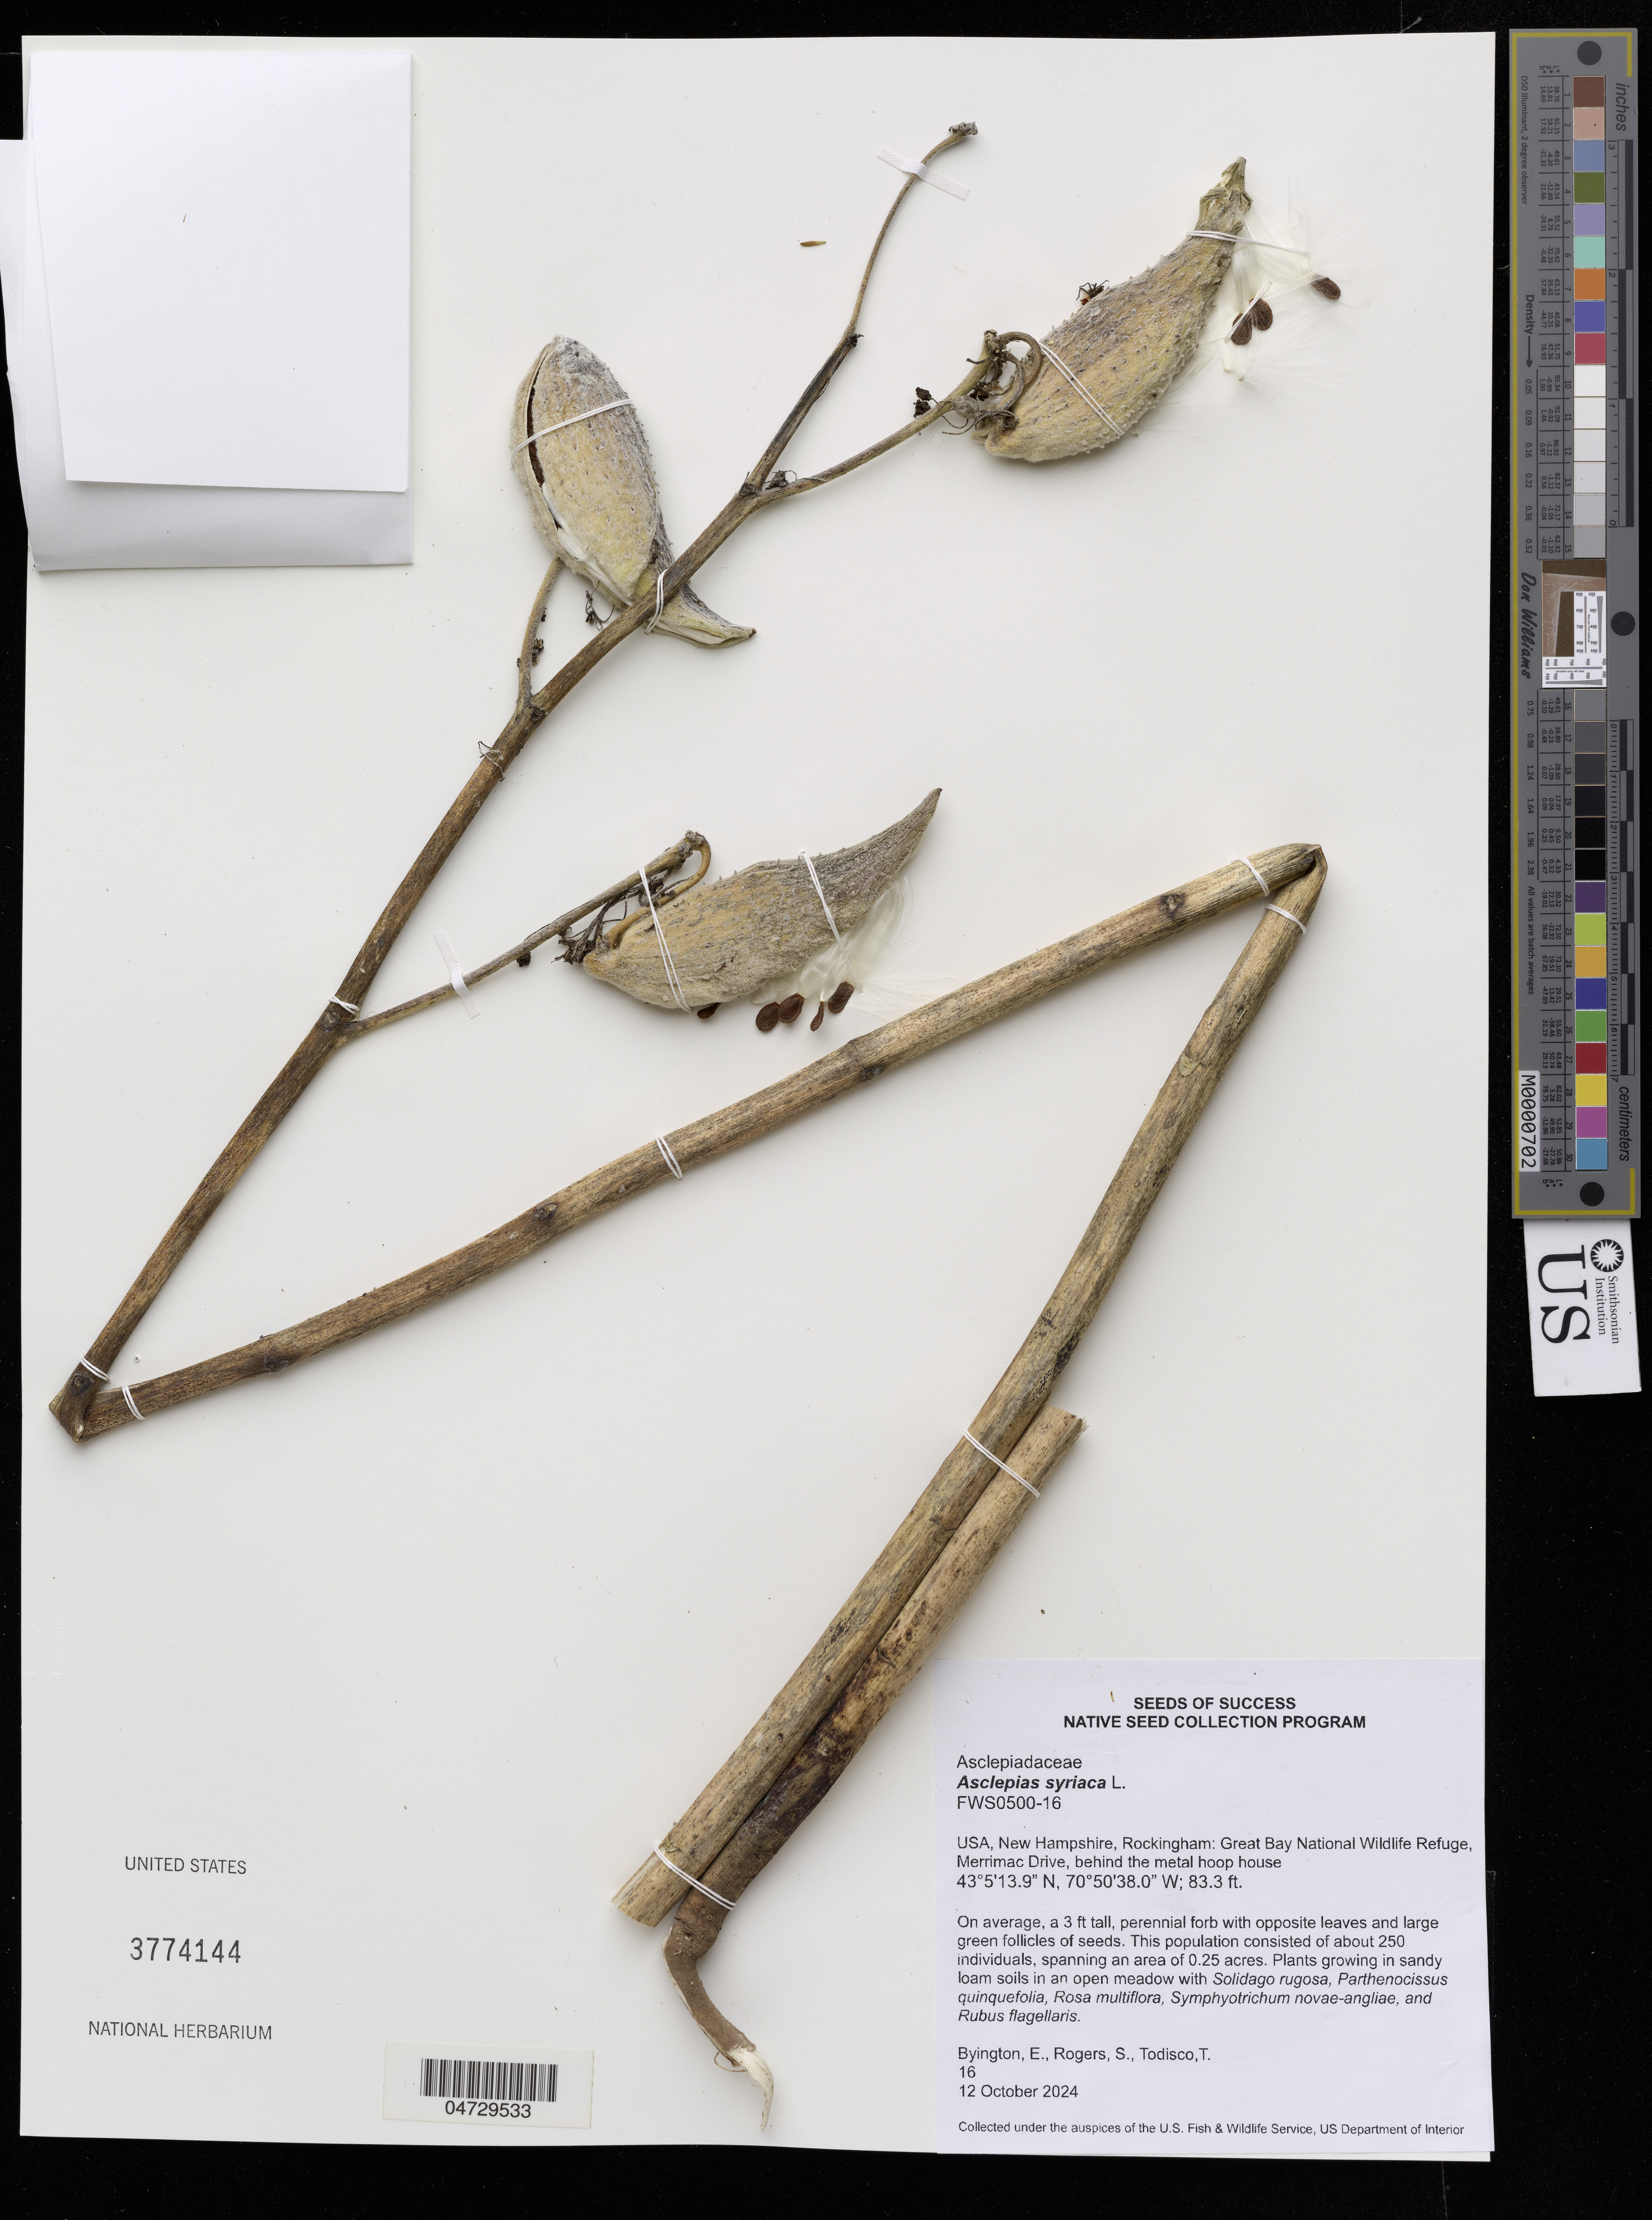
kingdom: Plantae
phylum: Tracheophyta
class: Magnoliopsida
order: Gentianales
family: Apocynaceae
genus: Asclepias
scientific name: Asclepias syriaca sensu Blanco non L.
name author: Blanco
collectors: E. Byington, S. Rogers & T. Todisco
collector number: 16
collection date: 2024-10-12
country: United States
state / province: New Hampshire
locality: Rockingham: Great Bay National Wildlife Refuge, Merrimac Drive, behind the metal hoop house.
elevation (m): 25.4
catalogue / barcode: US 3774144